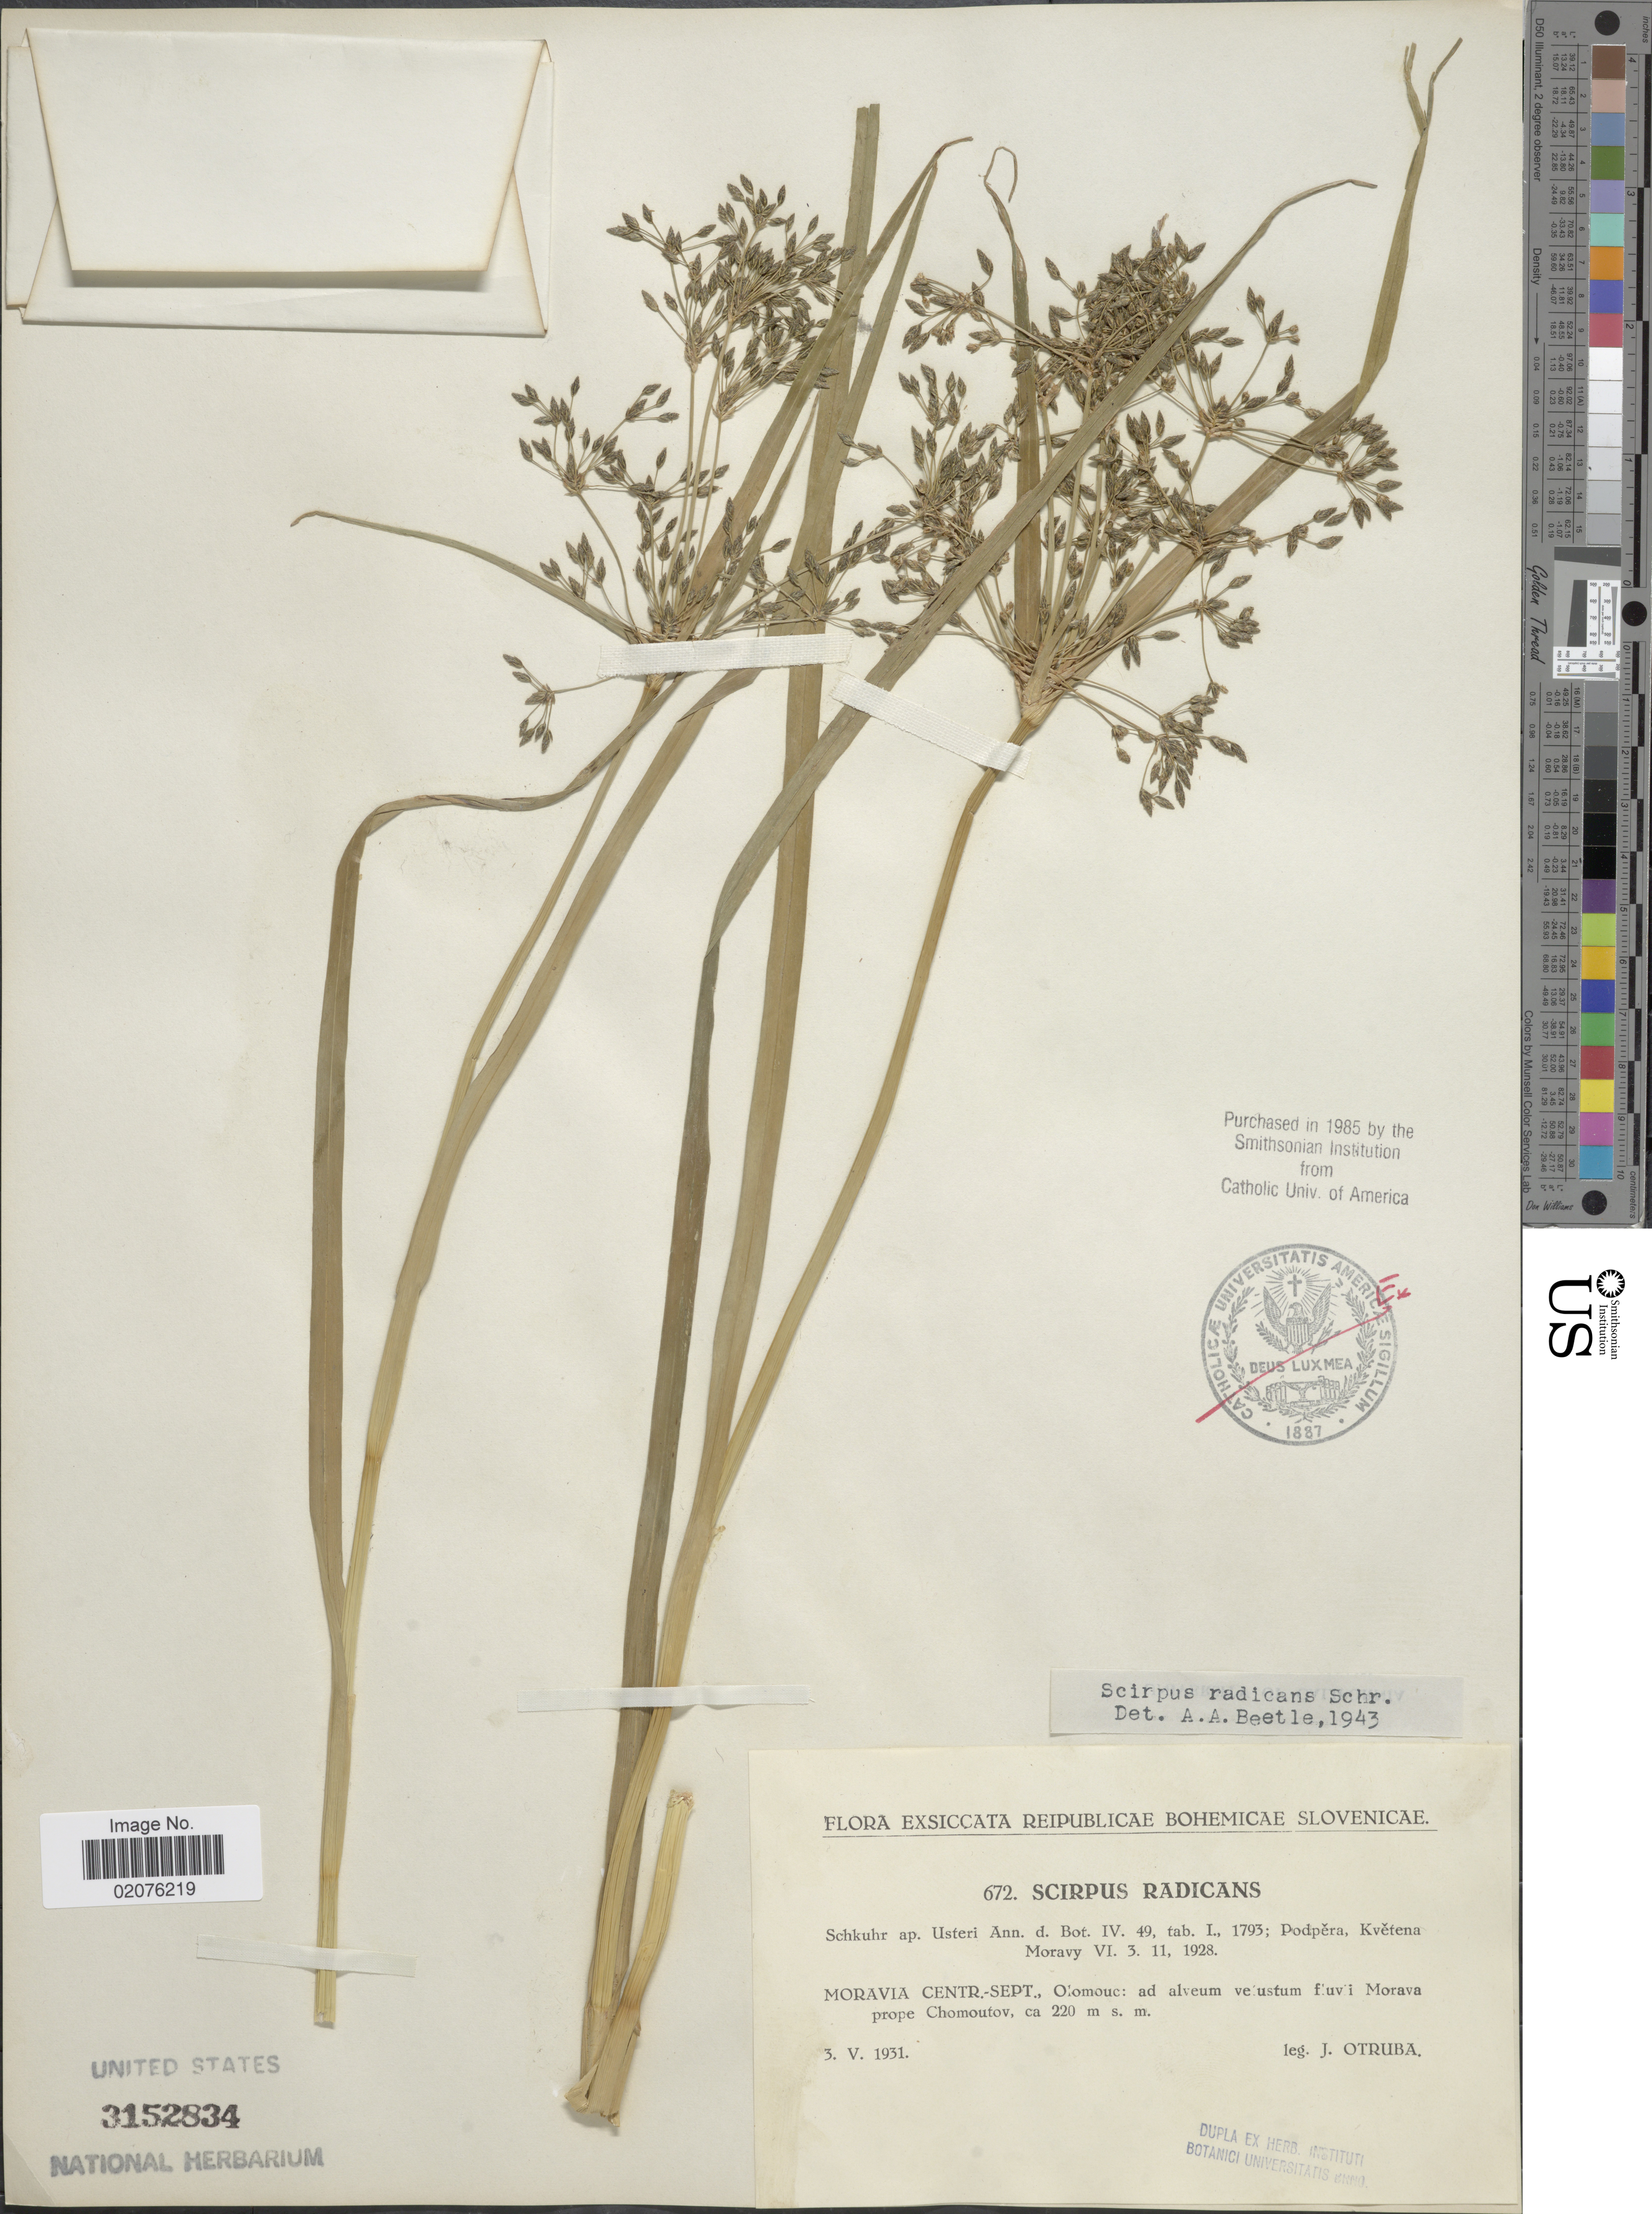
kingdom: Plantae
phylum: Tracheophyta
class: Liliopsida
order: Poales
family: Cyperaceae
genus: Scirpus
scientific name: Scirpus radicans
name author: Schkuhr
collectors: J. Otruba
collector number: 672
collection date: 1931-05-03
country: Czechia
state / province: Olomouc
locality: Moravia Centr.- Cept. ad alveum velustum fluvi Morava prope Chomoutov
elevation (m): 220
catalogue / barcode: US 3152834